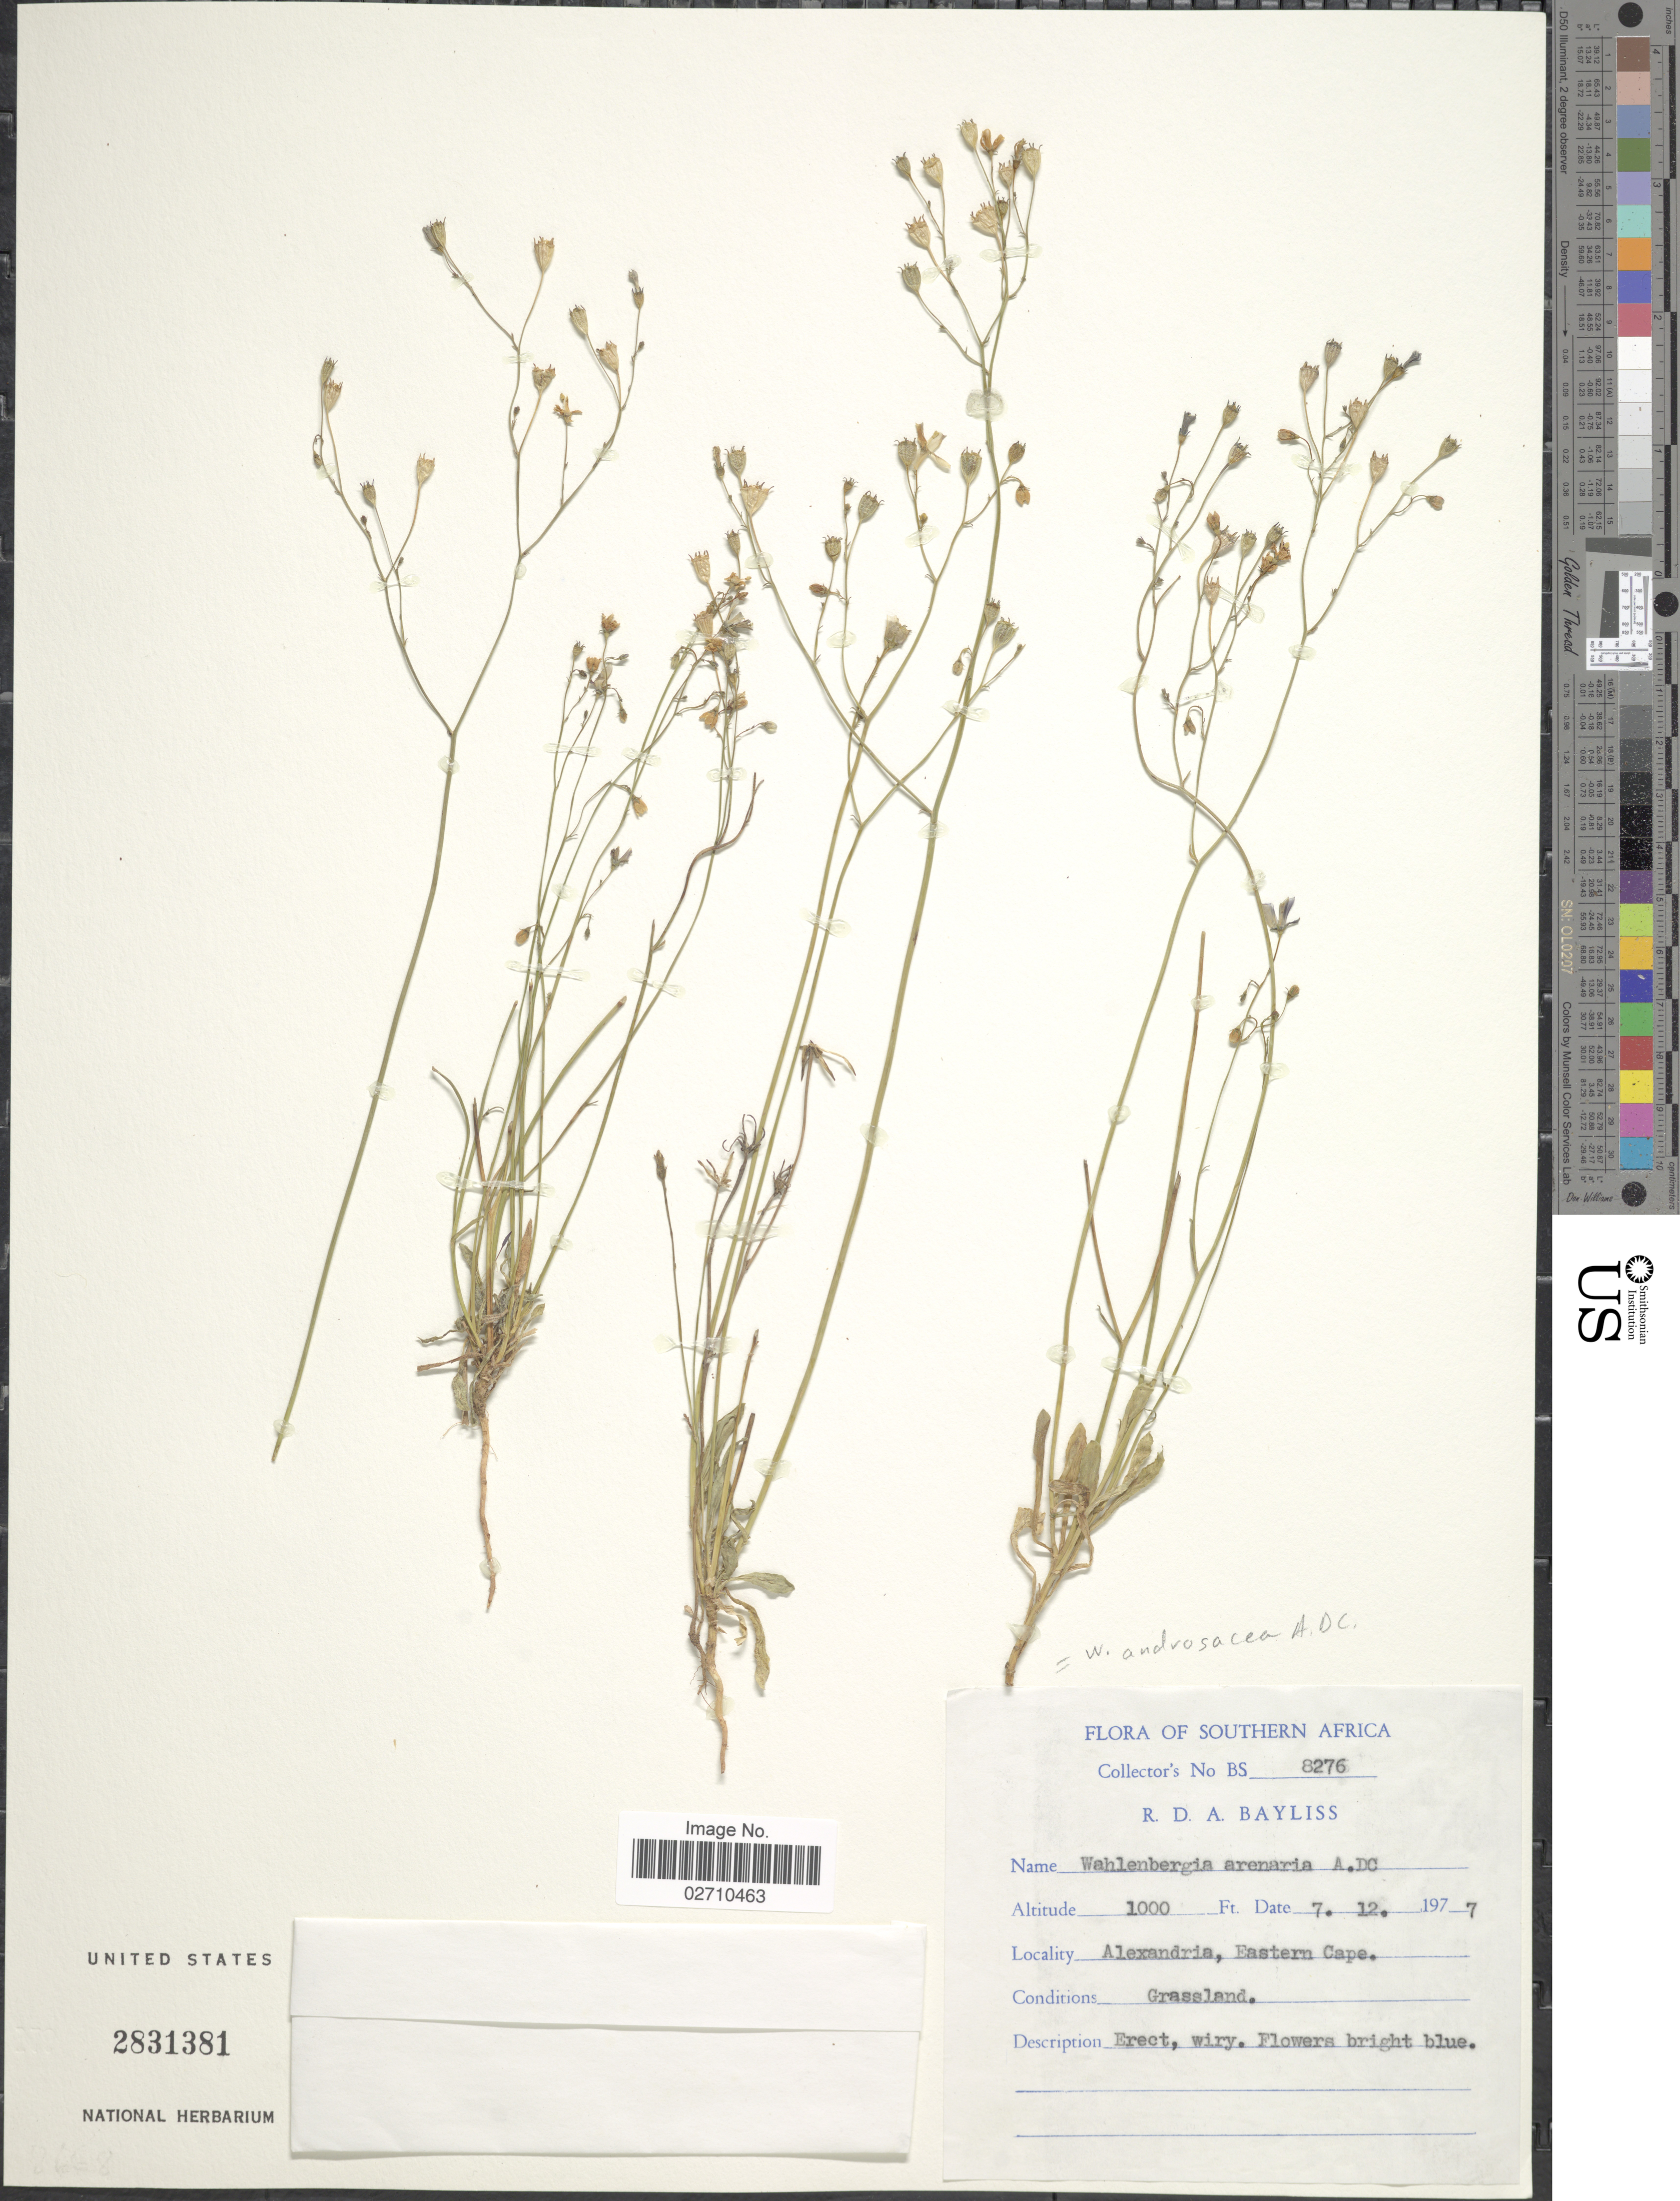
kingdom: Plantae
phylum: Tracheophyta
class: Magnoliopsida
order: Asterales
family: Campanulaceae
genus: Wahlenbergia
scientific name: Wahlenbergia androsacea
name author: A. DC.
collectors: R. Bayliss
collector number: BS8276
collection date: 1977-12-07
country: South Africa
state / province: Eastern Cape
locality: Southern Africa. Alexandria.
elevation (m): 305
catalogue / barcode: US 2831381